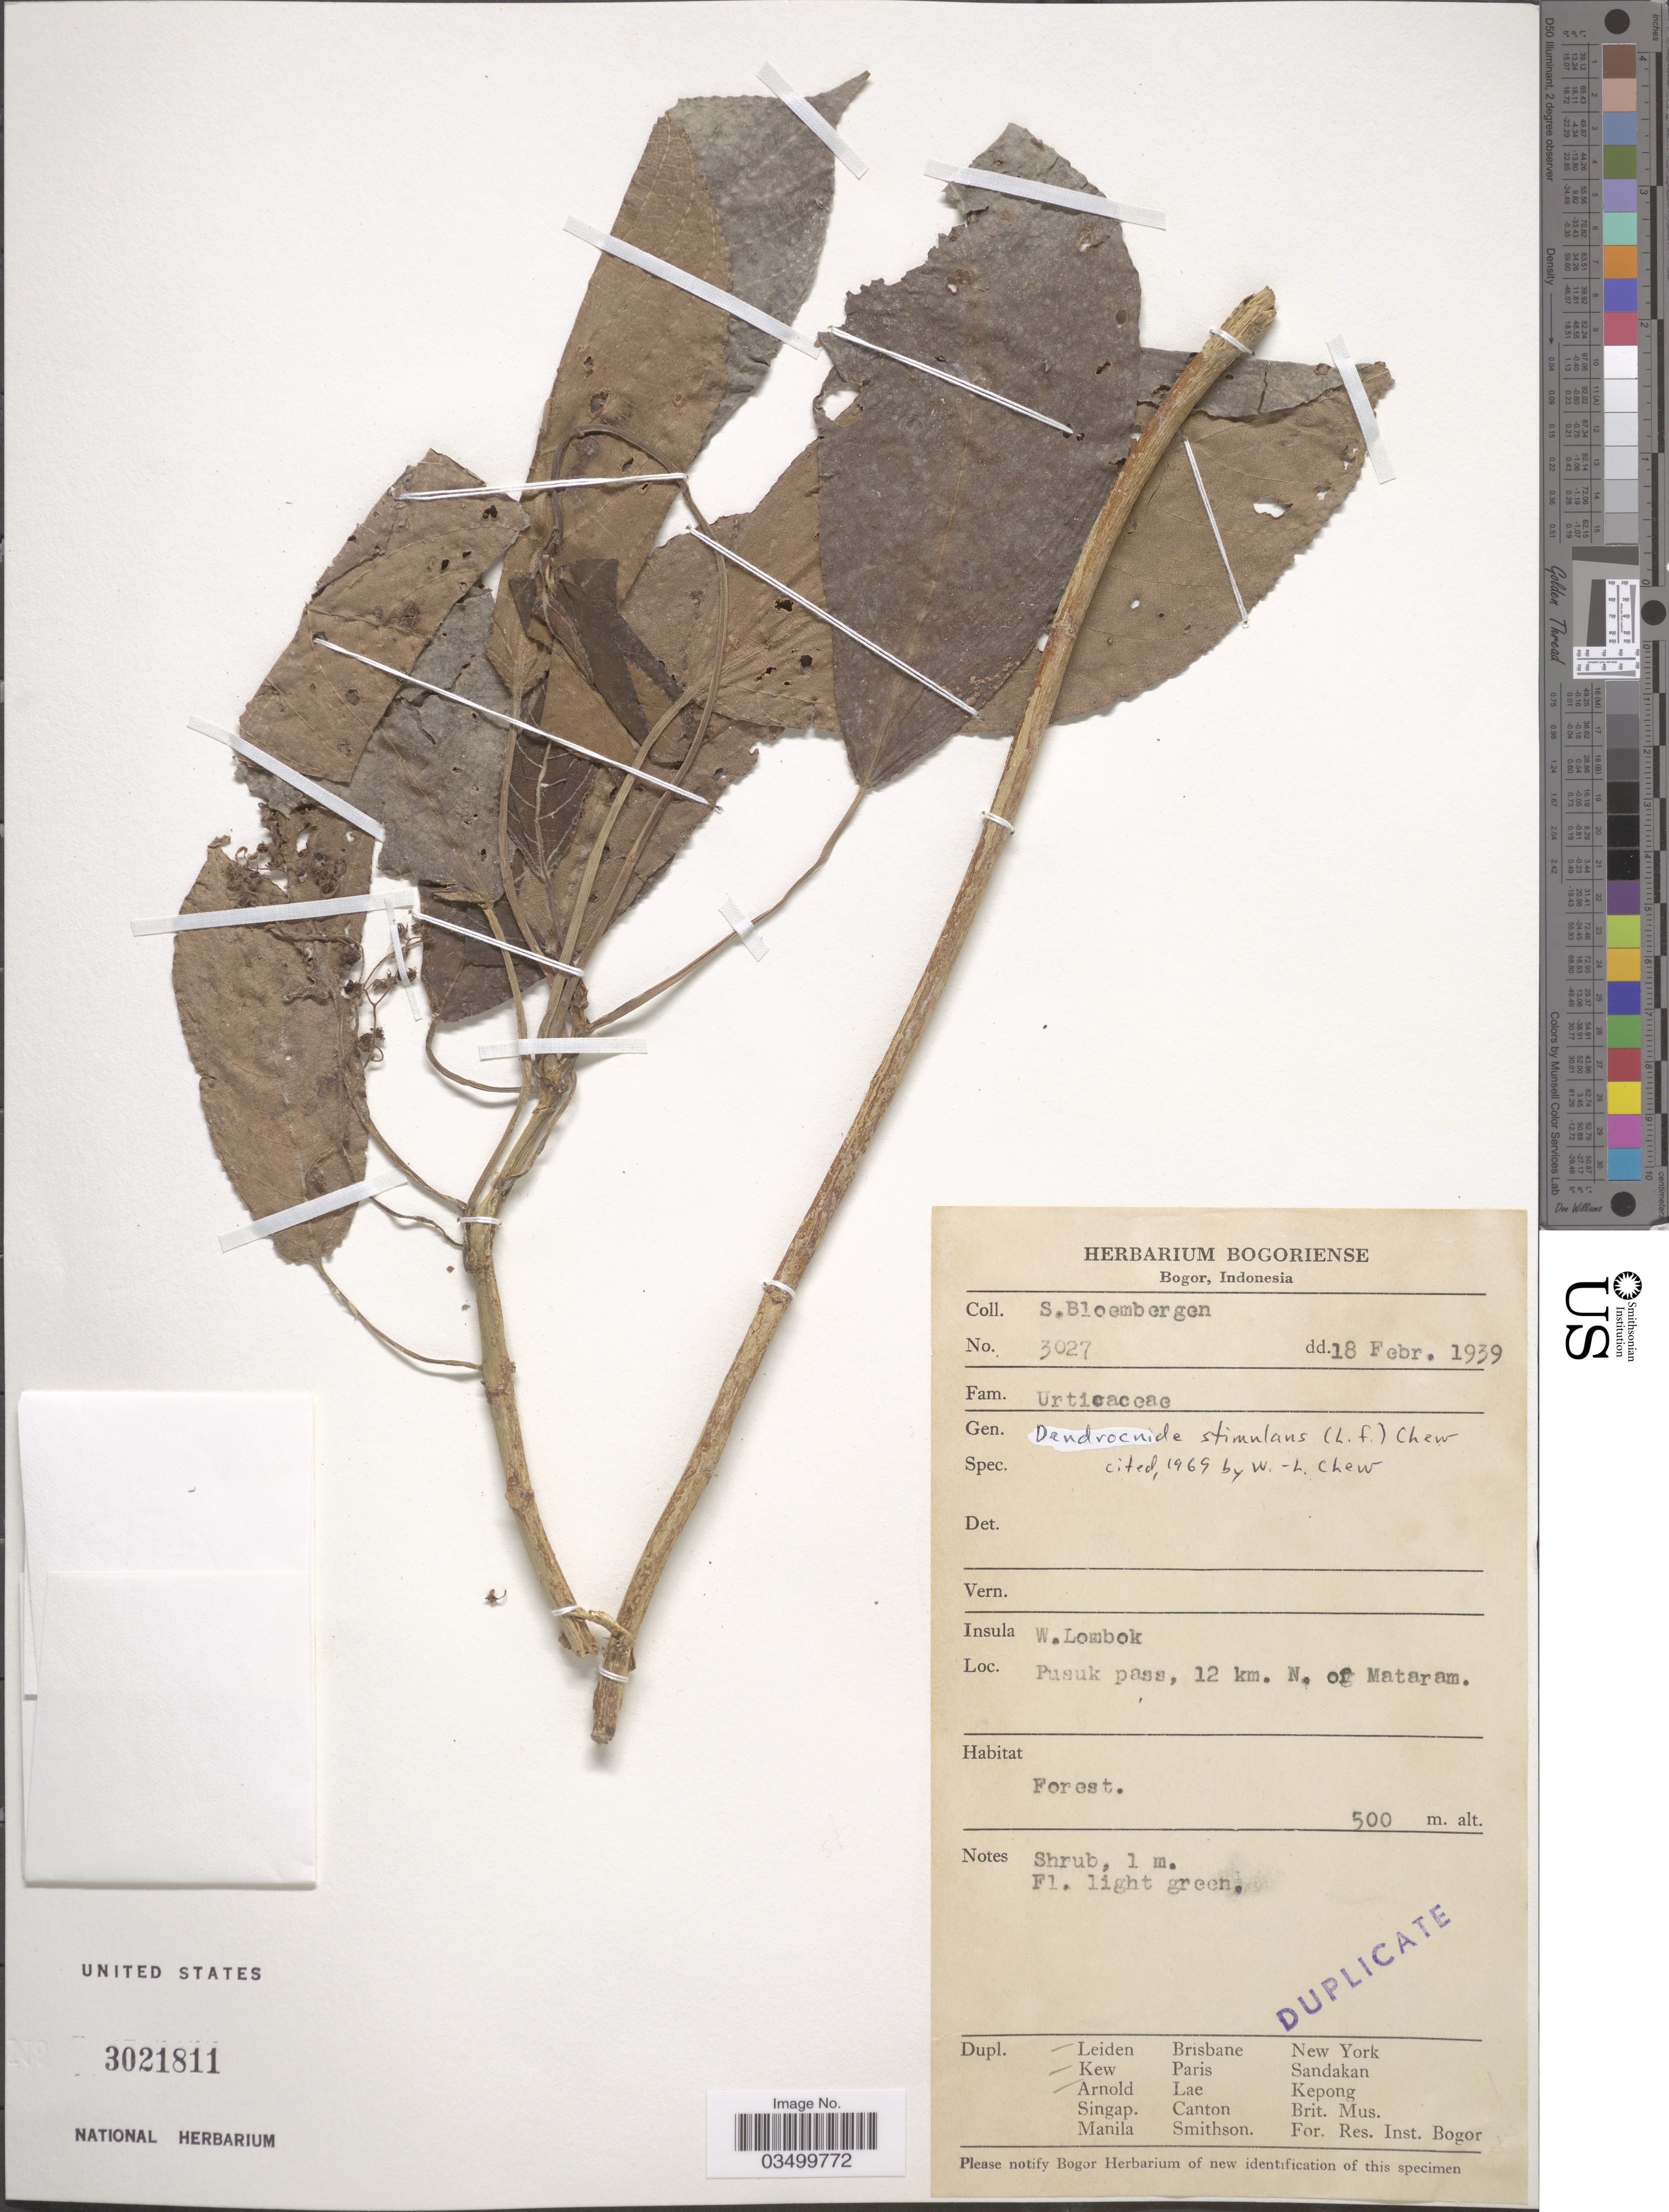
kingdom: Plantae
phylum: Tracheophyta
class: Magnoliopsida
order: Rosales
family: Urticaceae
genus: Dendrocnide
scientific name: Dendrocnide stimulans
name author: (L. f.) Chew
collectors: S. Bloembergen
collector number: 3027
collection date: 1939-02-18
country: Indonesia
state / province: Nusa Tenggara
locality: Insula W. Lombok. Pusuk pass, 12 km. N. of Mataram.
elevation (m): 500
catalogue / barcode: US 3021811